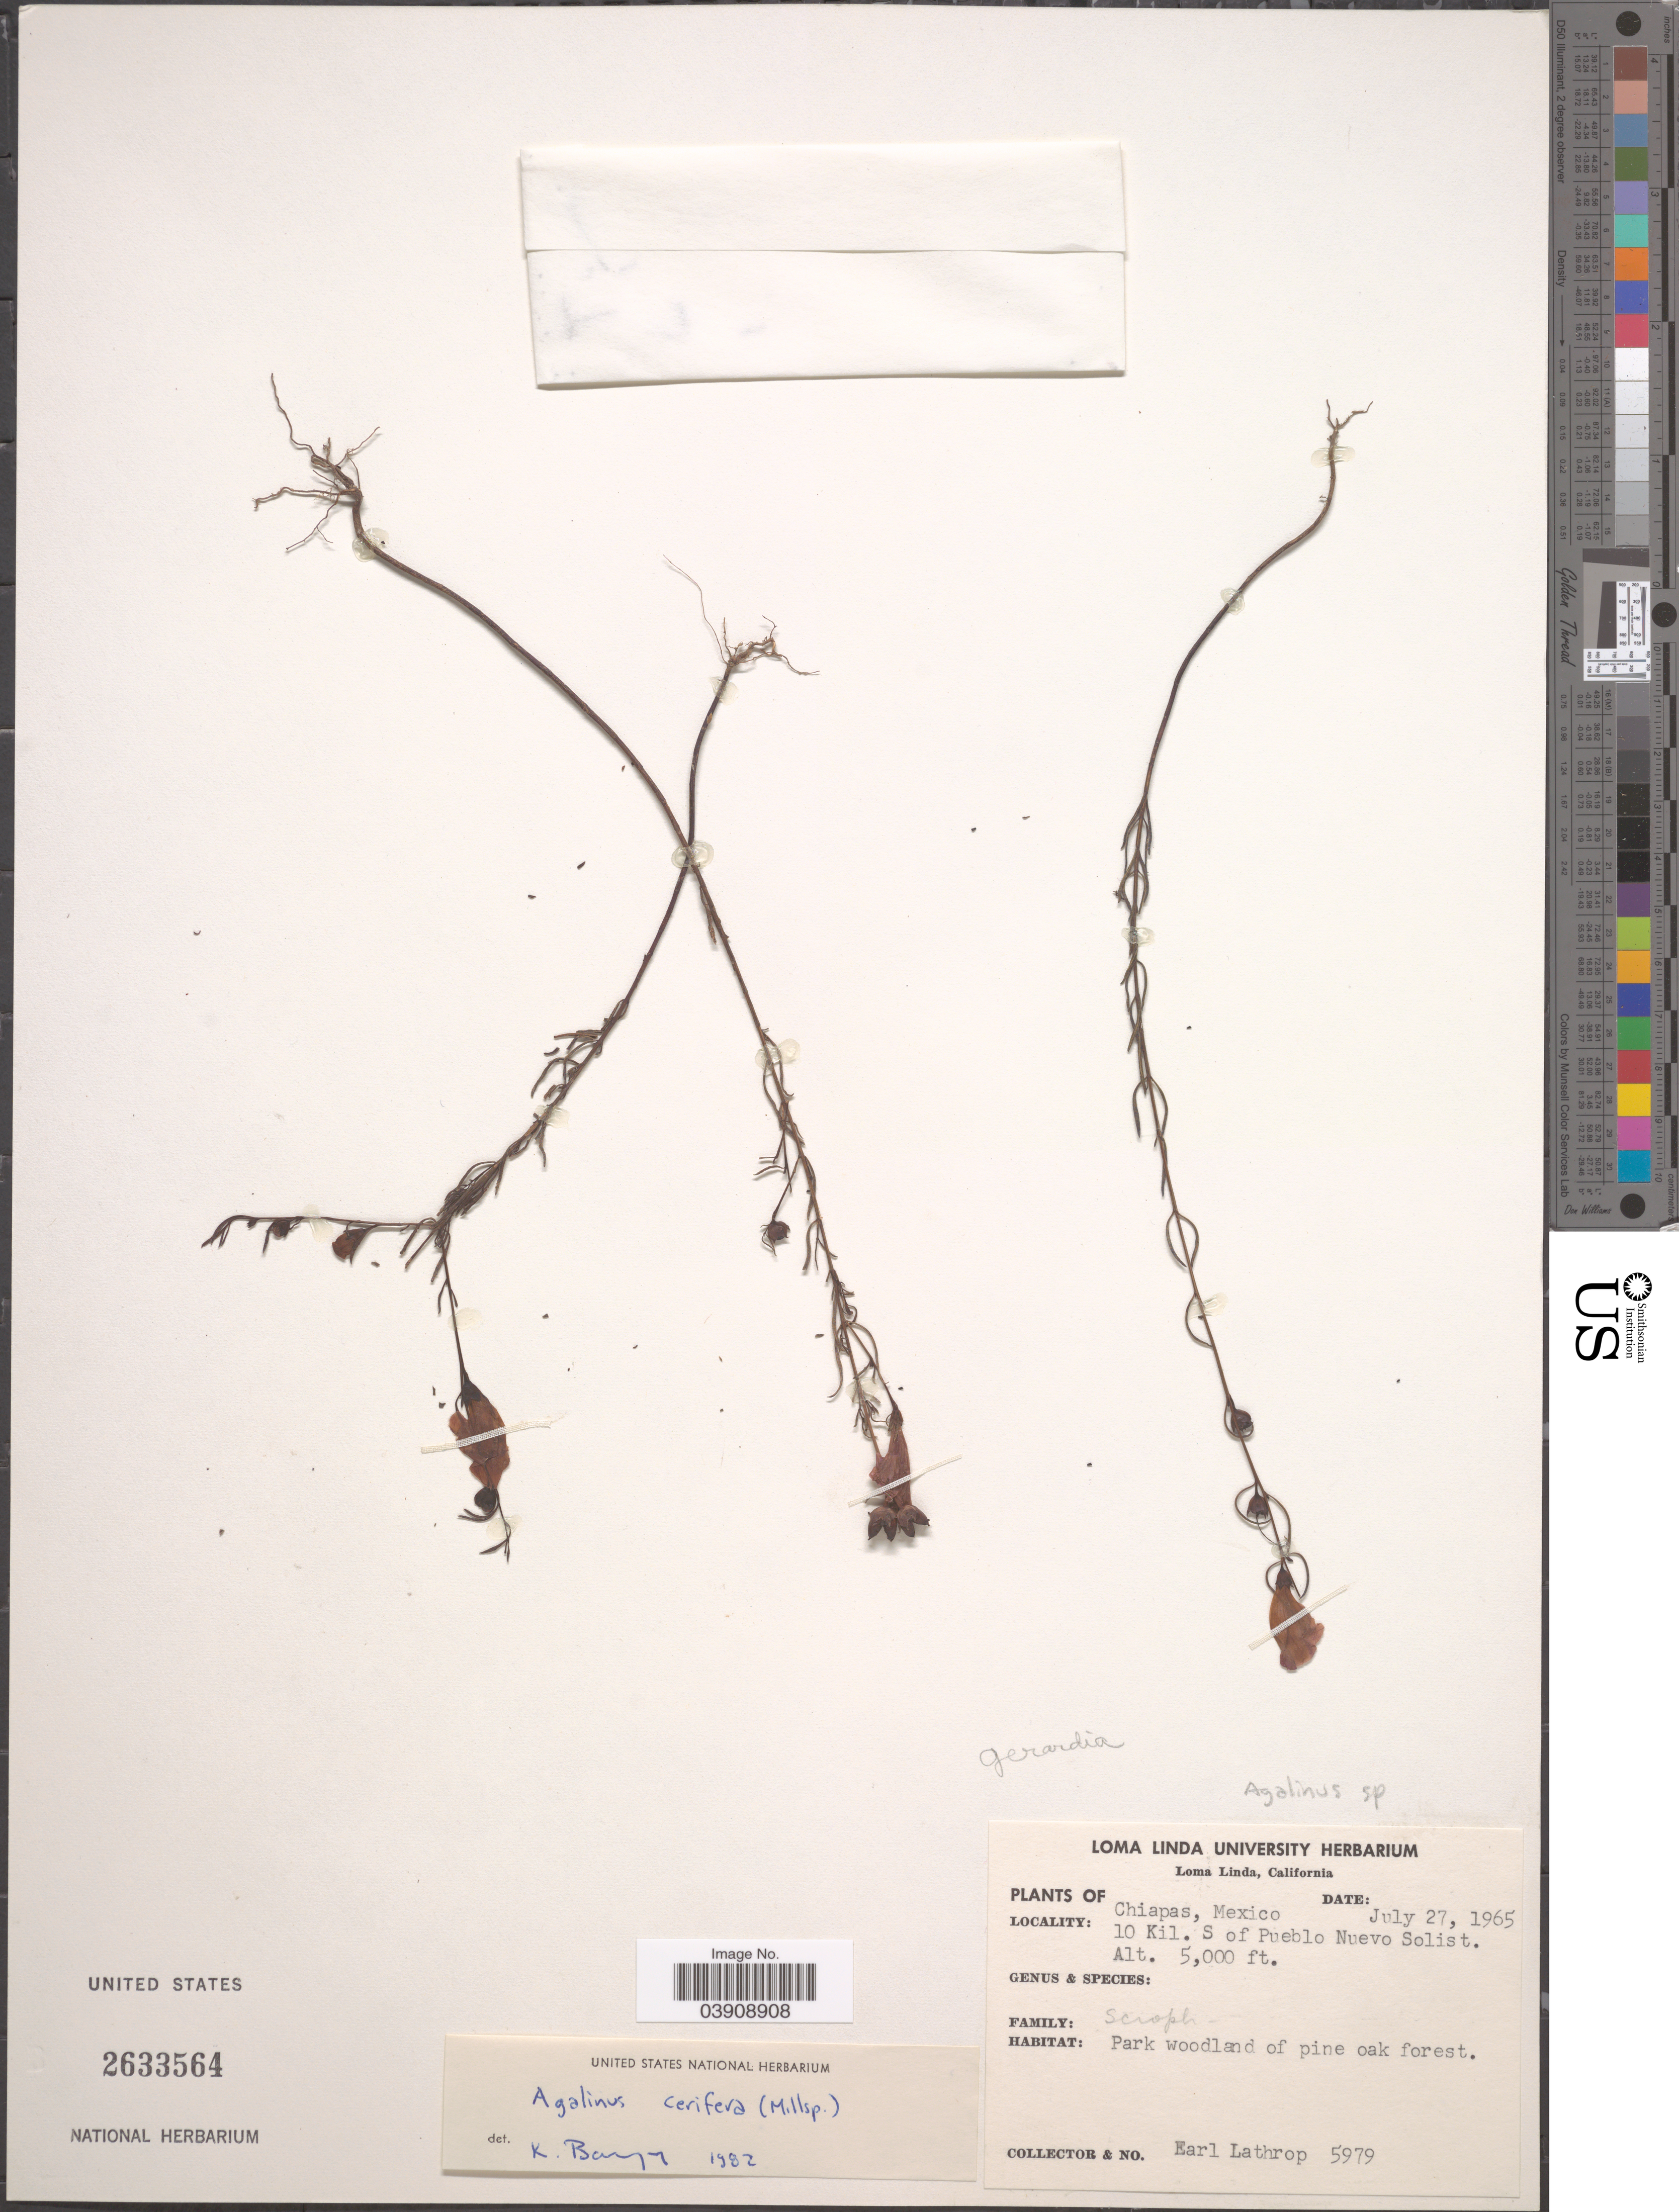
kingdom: Plantae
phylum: Tracheophyta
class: Magnoliopsida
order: Lamiales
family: Orobanchaceae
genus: Agalinis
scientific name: Agalinis maritima var. grandiflora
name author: (Benth.) Pennell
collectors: E. W. Lathrop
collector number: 5979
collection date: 1965-07-27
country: Mexico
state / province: Chiapas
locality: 10 Kil. S of Pueblo Nuevo Solist.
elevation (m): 1524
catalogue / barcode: US 2633564